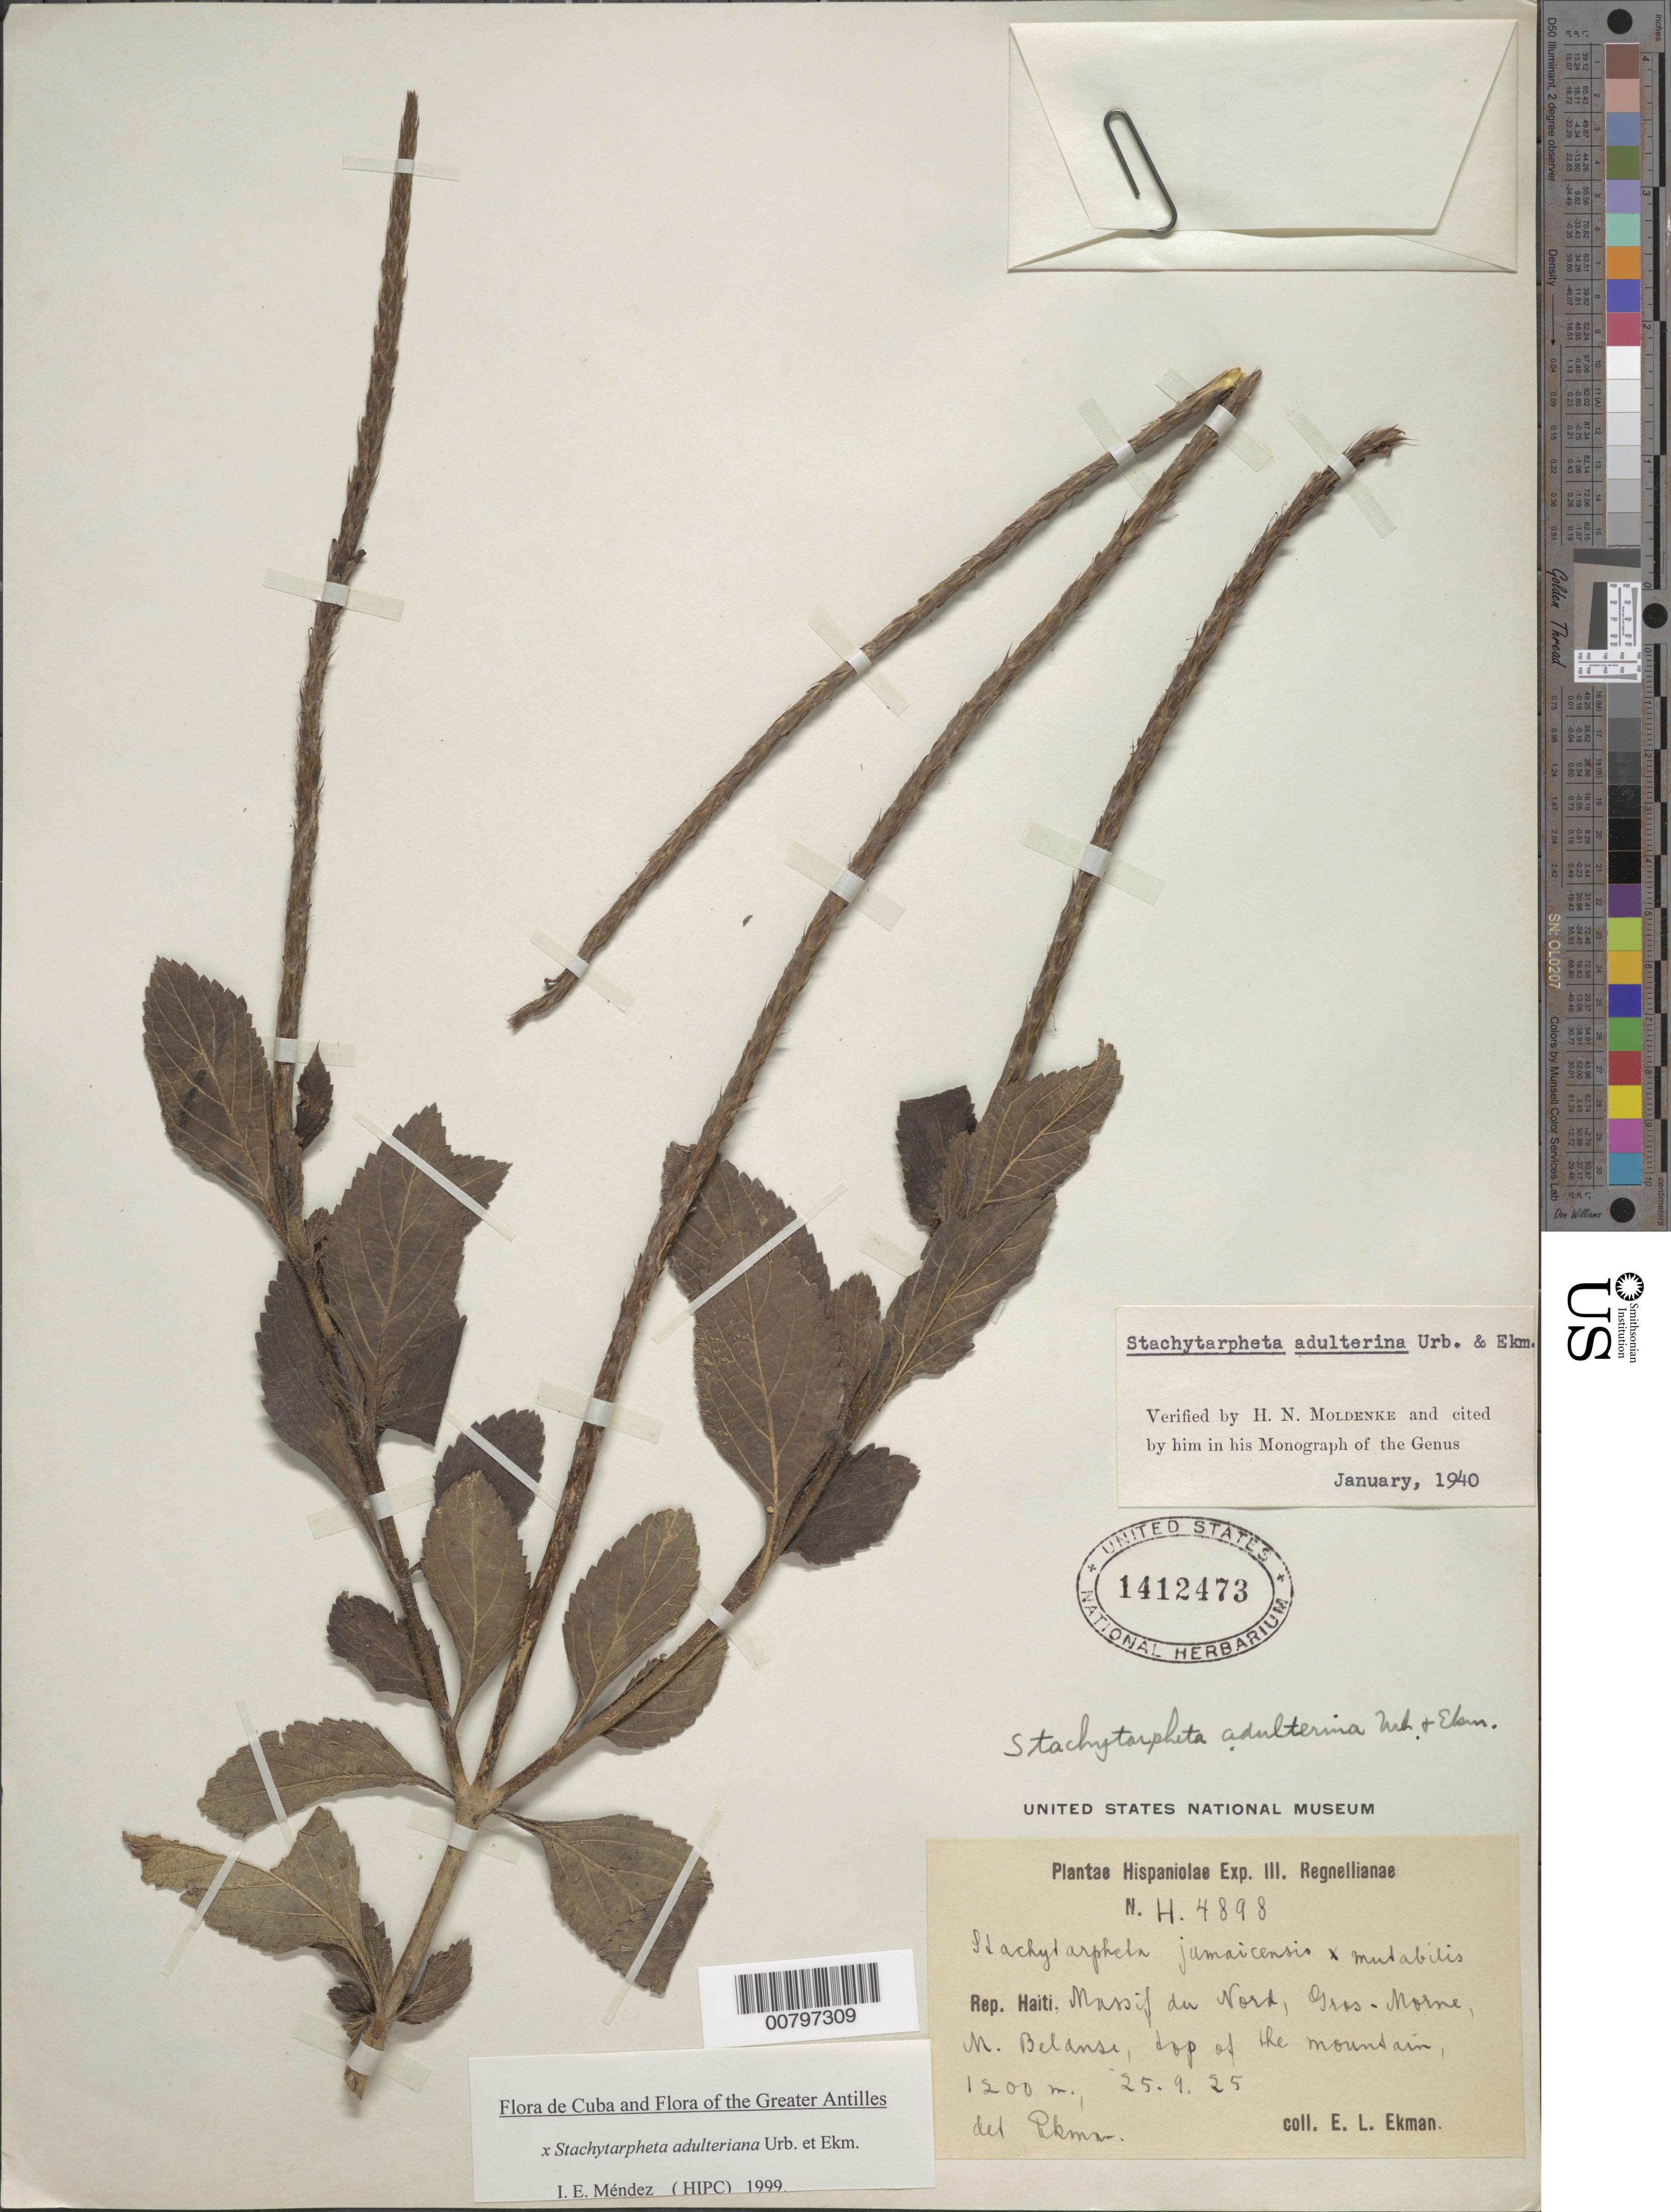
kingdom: Plantae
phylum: Tracheophyta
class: Magnoliopsida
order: Lamiales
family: Verbenaceae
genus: Stachytarpheta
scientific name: Stachytarpheta x adulterina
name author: Urb. & Ekman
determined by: Méndez, Isidro E., (HIPC)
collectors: E. L. Ekman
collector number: H 4898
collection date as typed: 25 Sep 1925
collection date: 1925-09-25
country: Haiti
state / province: Artibonite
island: Hispaniola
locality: Massif du Nord, Gros-Morne, M. Belanse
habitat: Drop of the mountain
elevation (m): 1200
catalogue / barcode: US 1412473